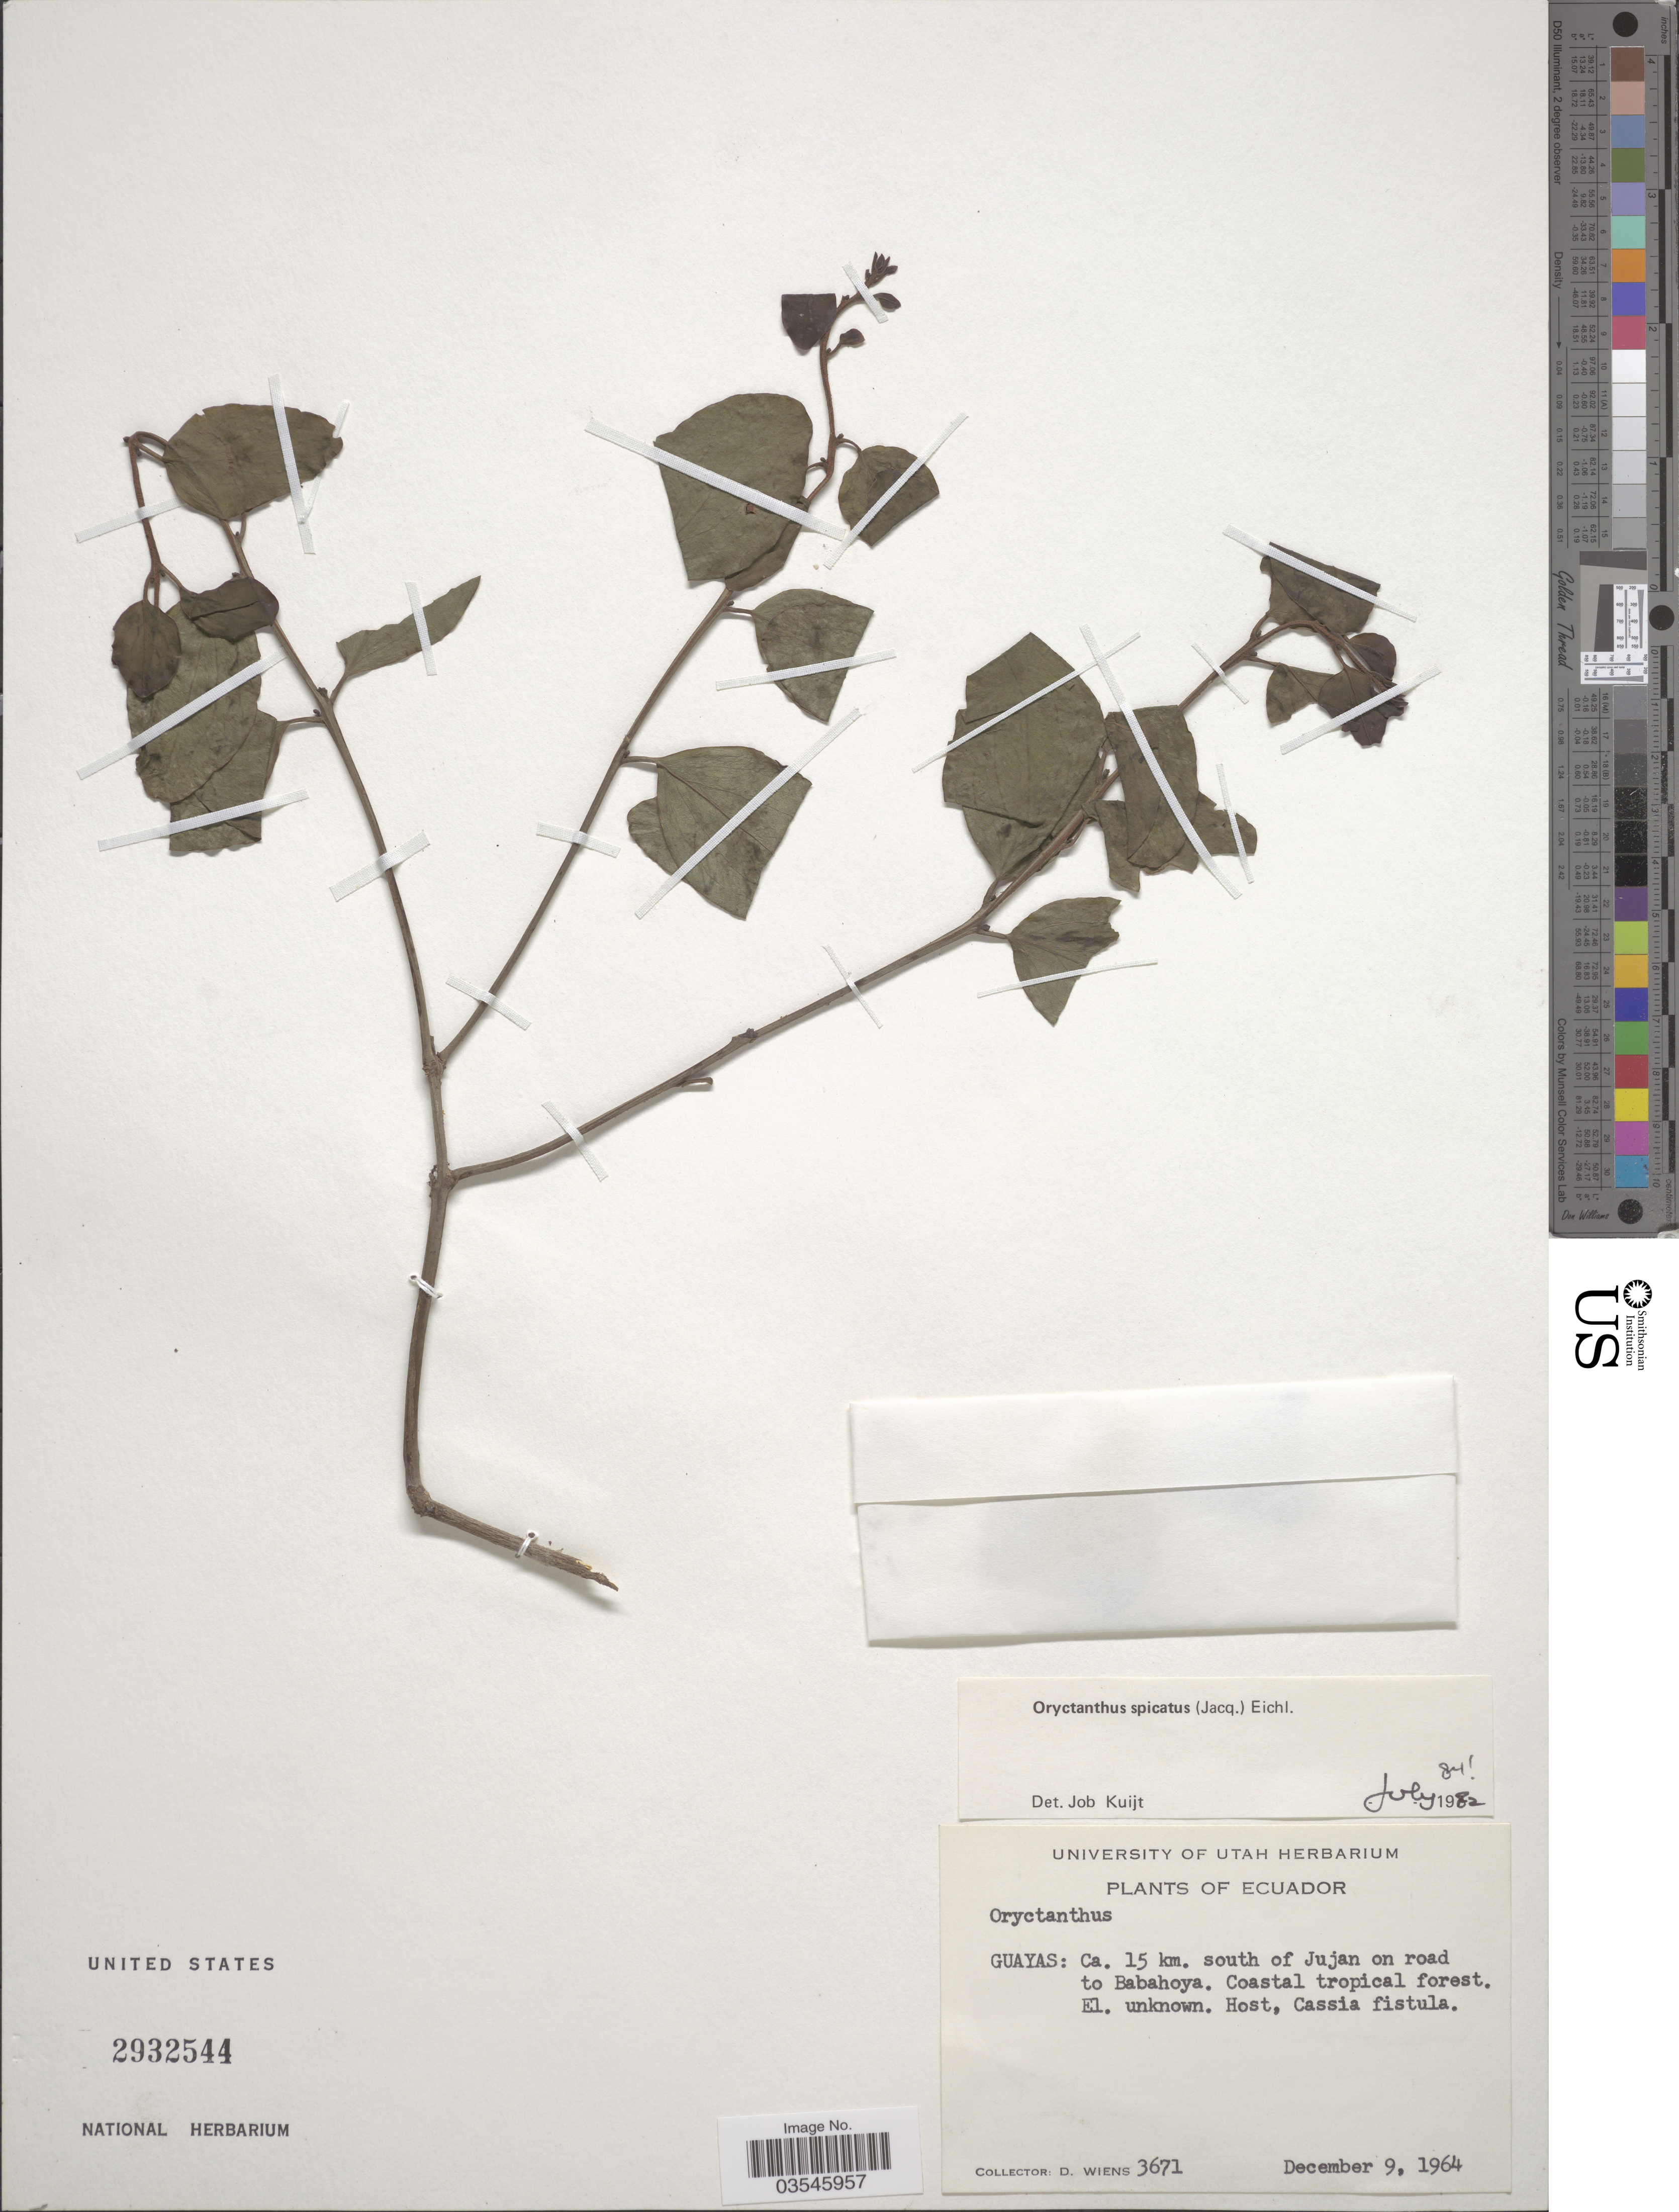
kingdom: Plantae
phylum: Tracheophyta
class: Magnoliopsida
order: Santalales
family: Loranthaceae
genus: Oryctanthus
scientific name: Oryctanthus spicatus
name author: (Jacq.) Eichler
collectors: D. Wiens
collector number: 3671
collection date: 1964-12-09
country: Ecuador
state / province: Guayas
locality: Ca. 15 km. south of Jujan on road to Babahoya.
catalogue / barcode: US 2932544